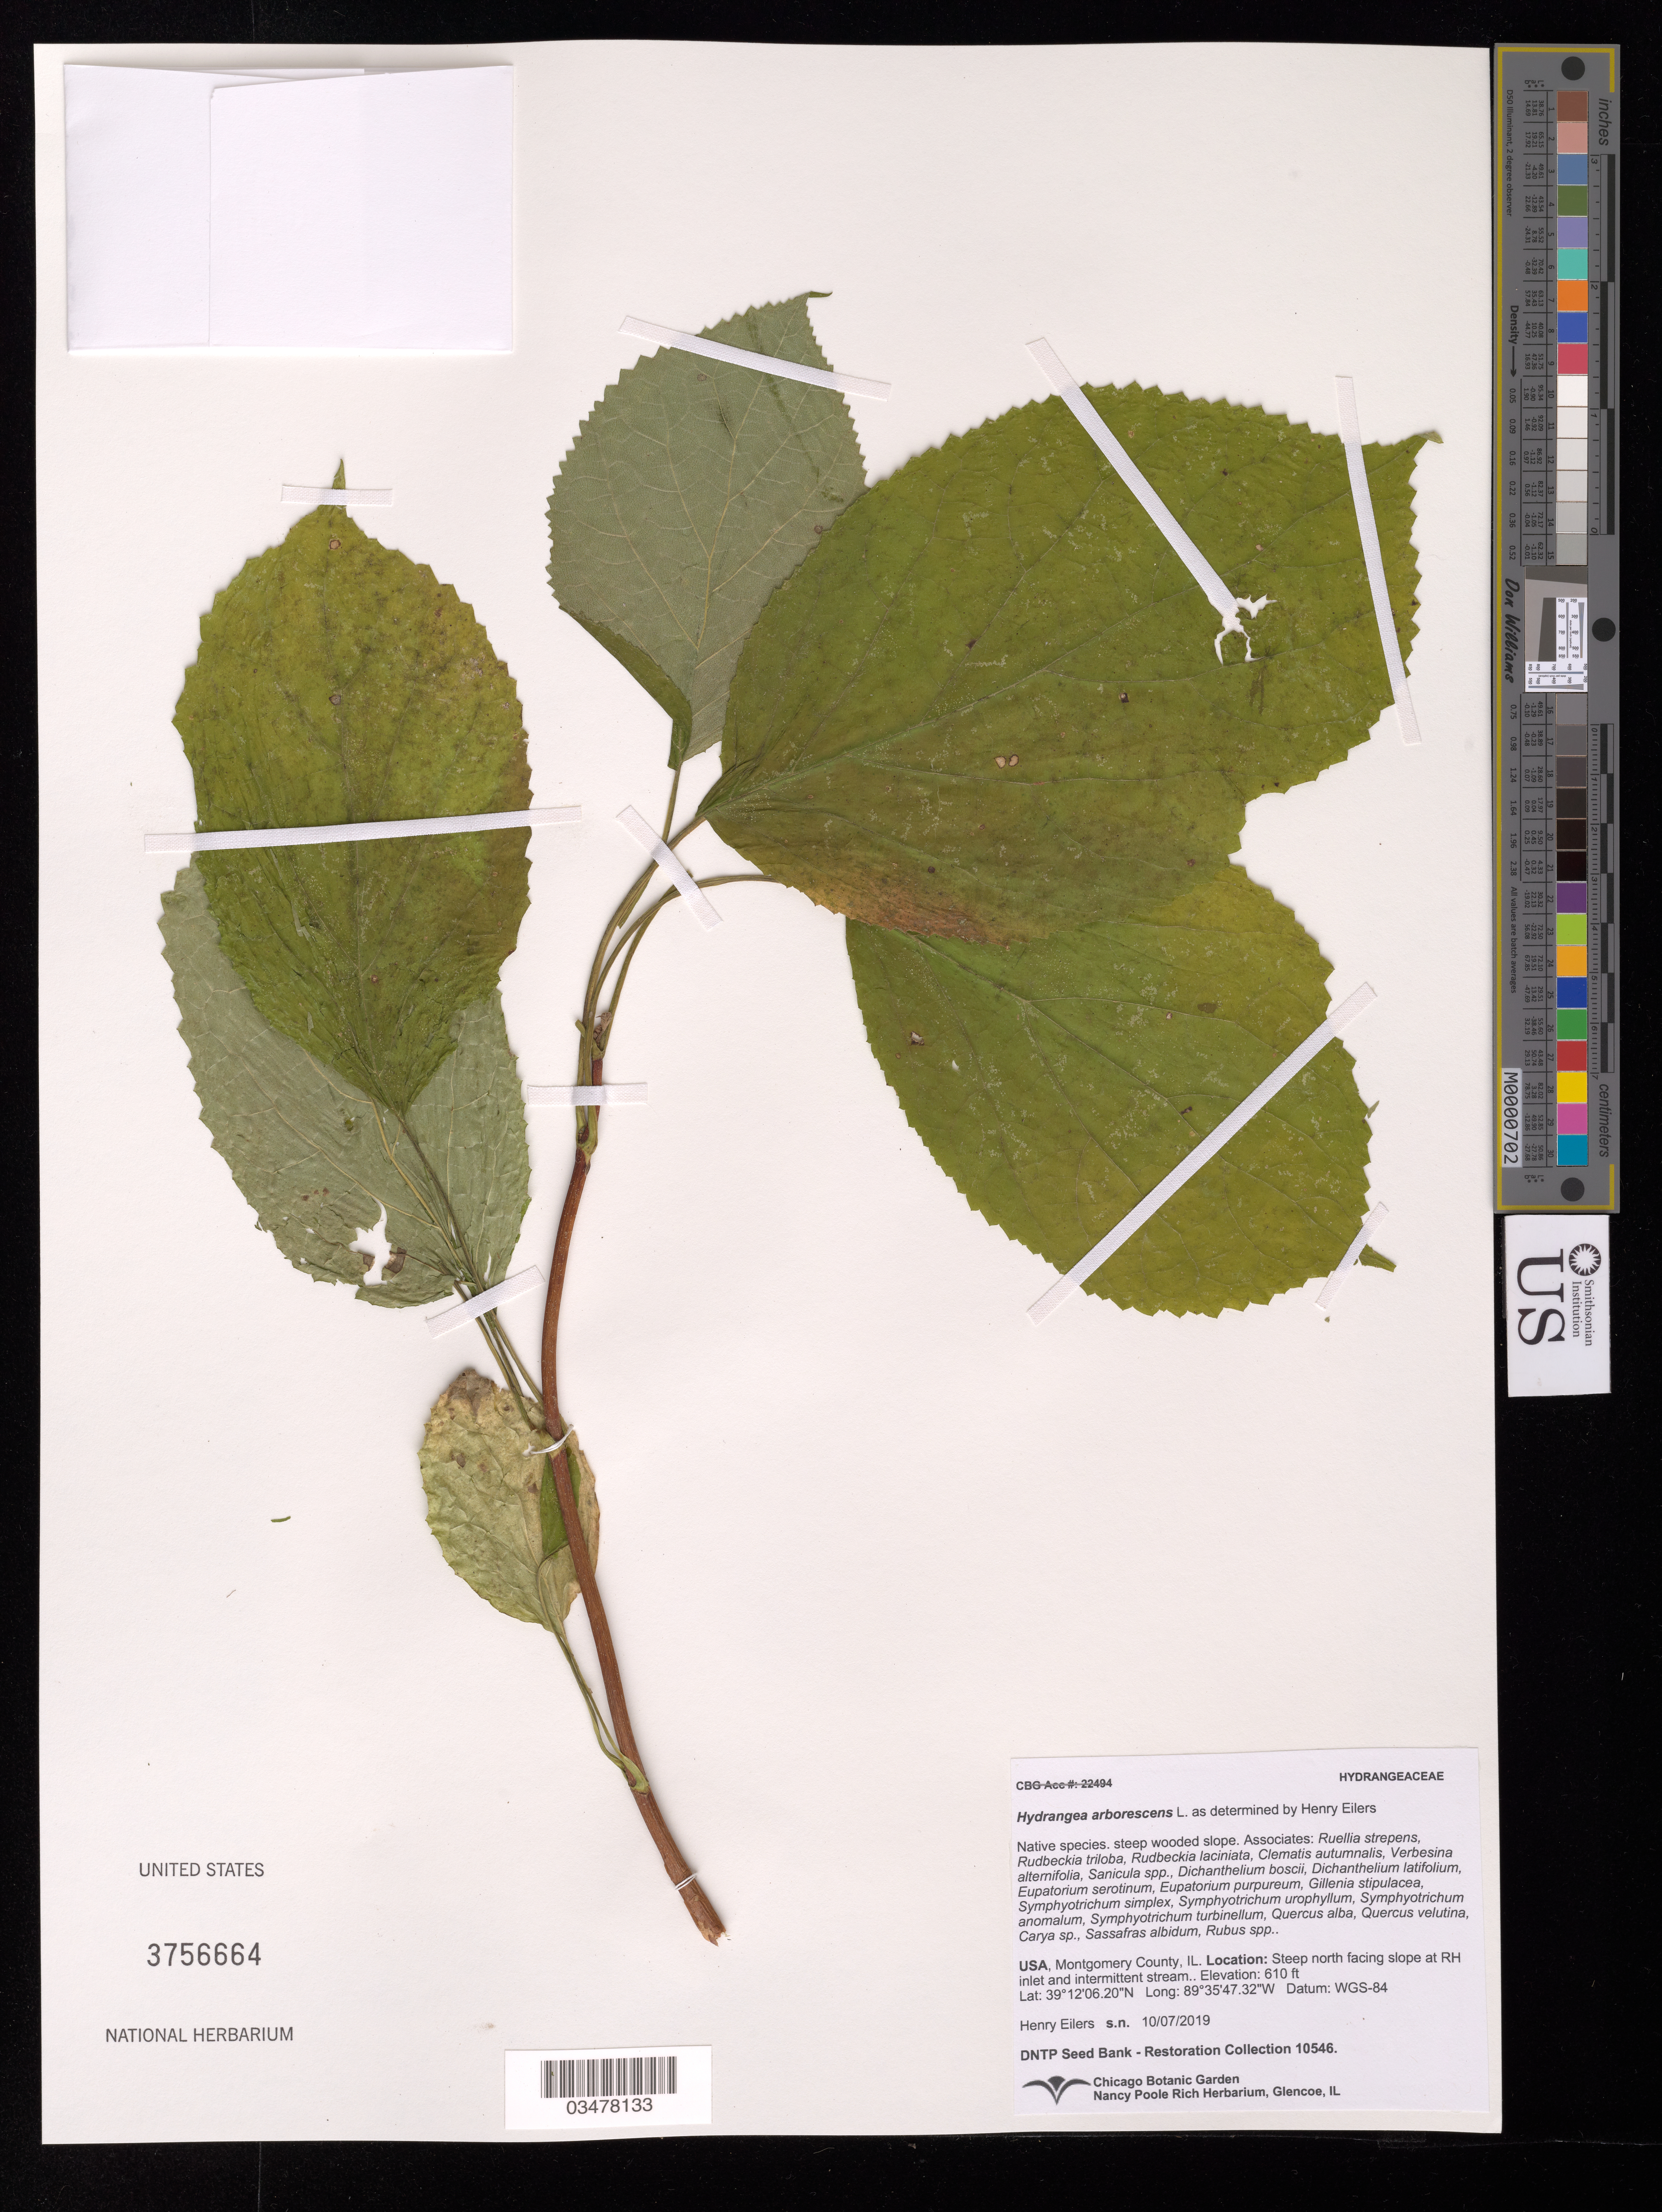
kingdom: Plantae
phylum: Tracheophyta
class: Magnoliopsida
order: Cornales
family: Hydrangeaceae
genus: Hydrangea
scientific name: Hydrangea arborescens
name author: L.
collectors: H. Eilers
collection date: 2019-10-07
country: United States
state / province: Illinois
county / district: Montgomery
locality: Steepnorth facing slope at RH inlet and intermittent stream.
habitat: Steep wooded slope. With Sanicula sp., Quercus alba, Carya sp., Rubus sp., etc.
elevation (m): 186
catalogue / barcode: US 3756664